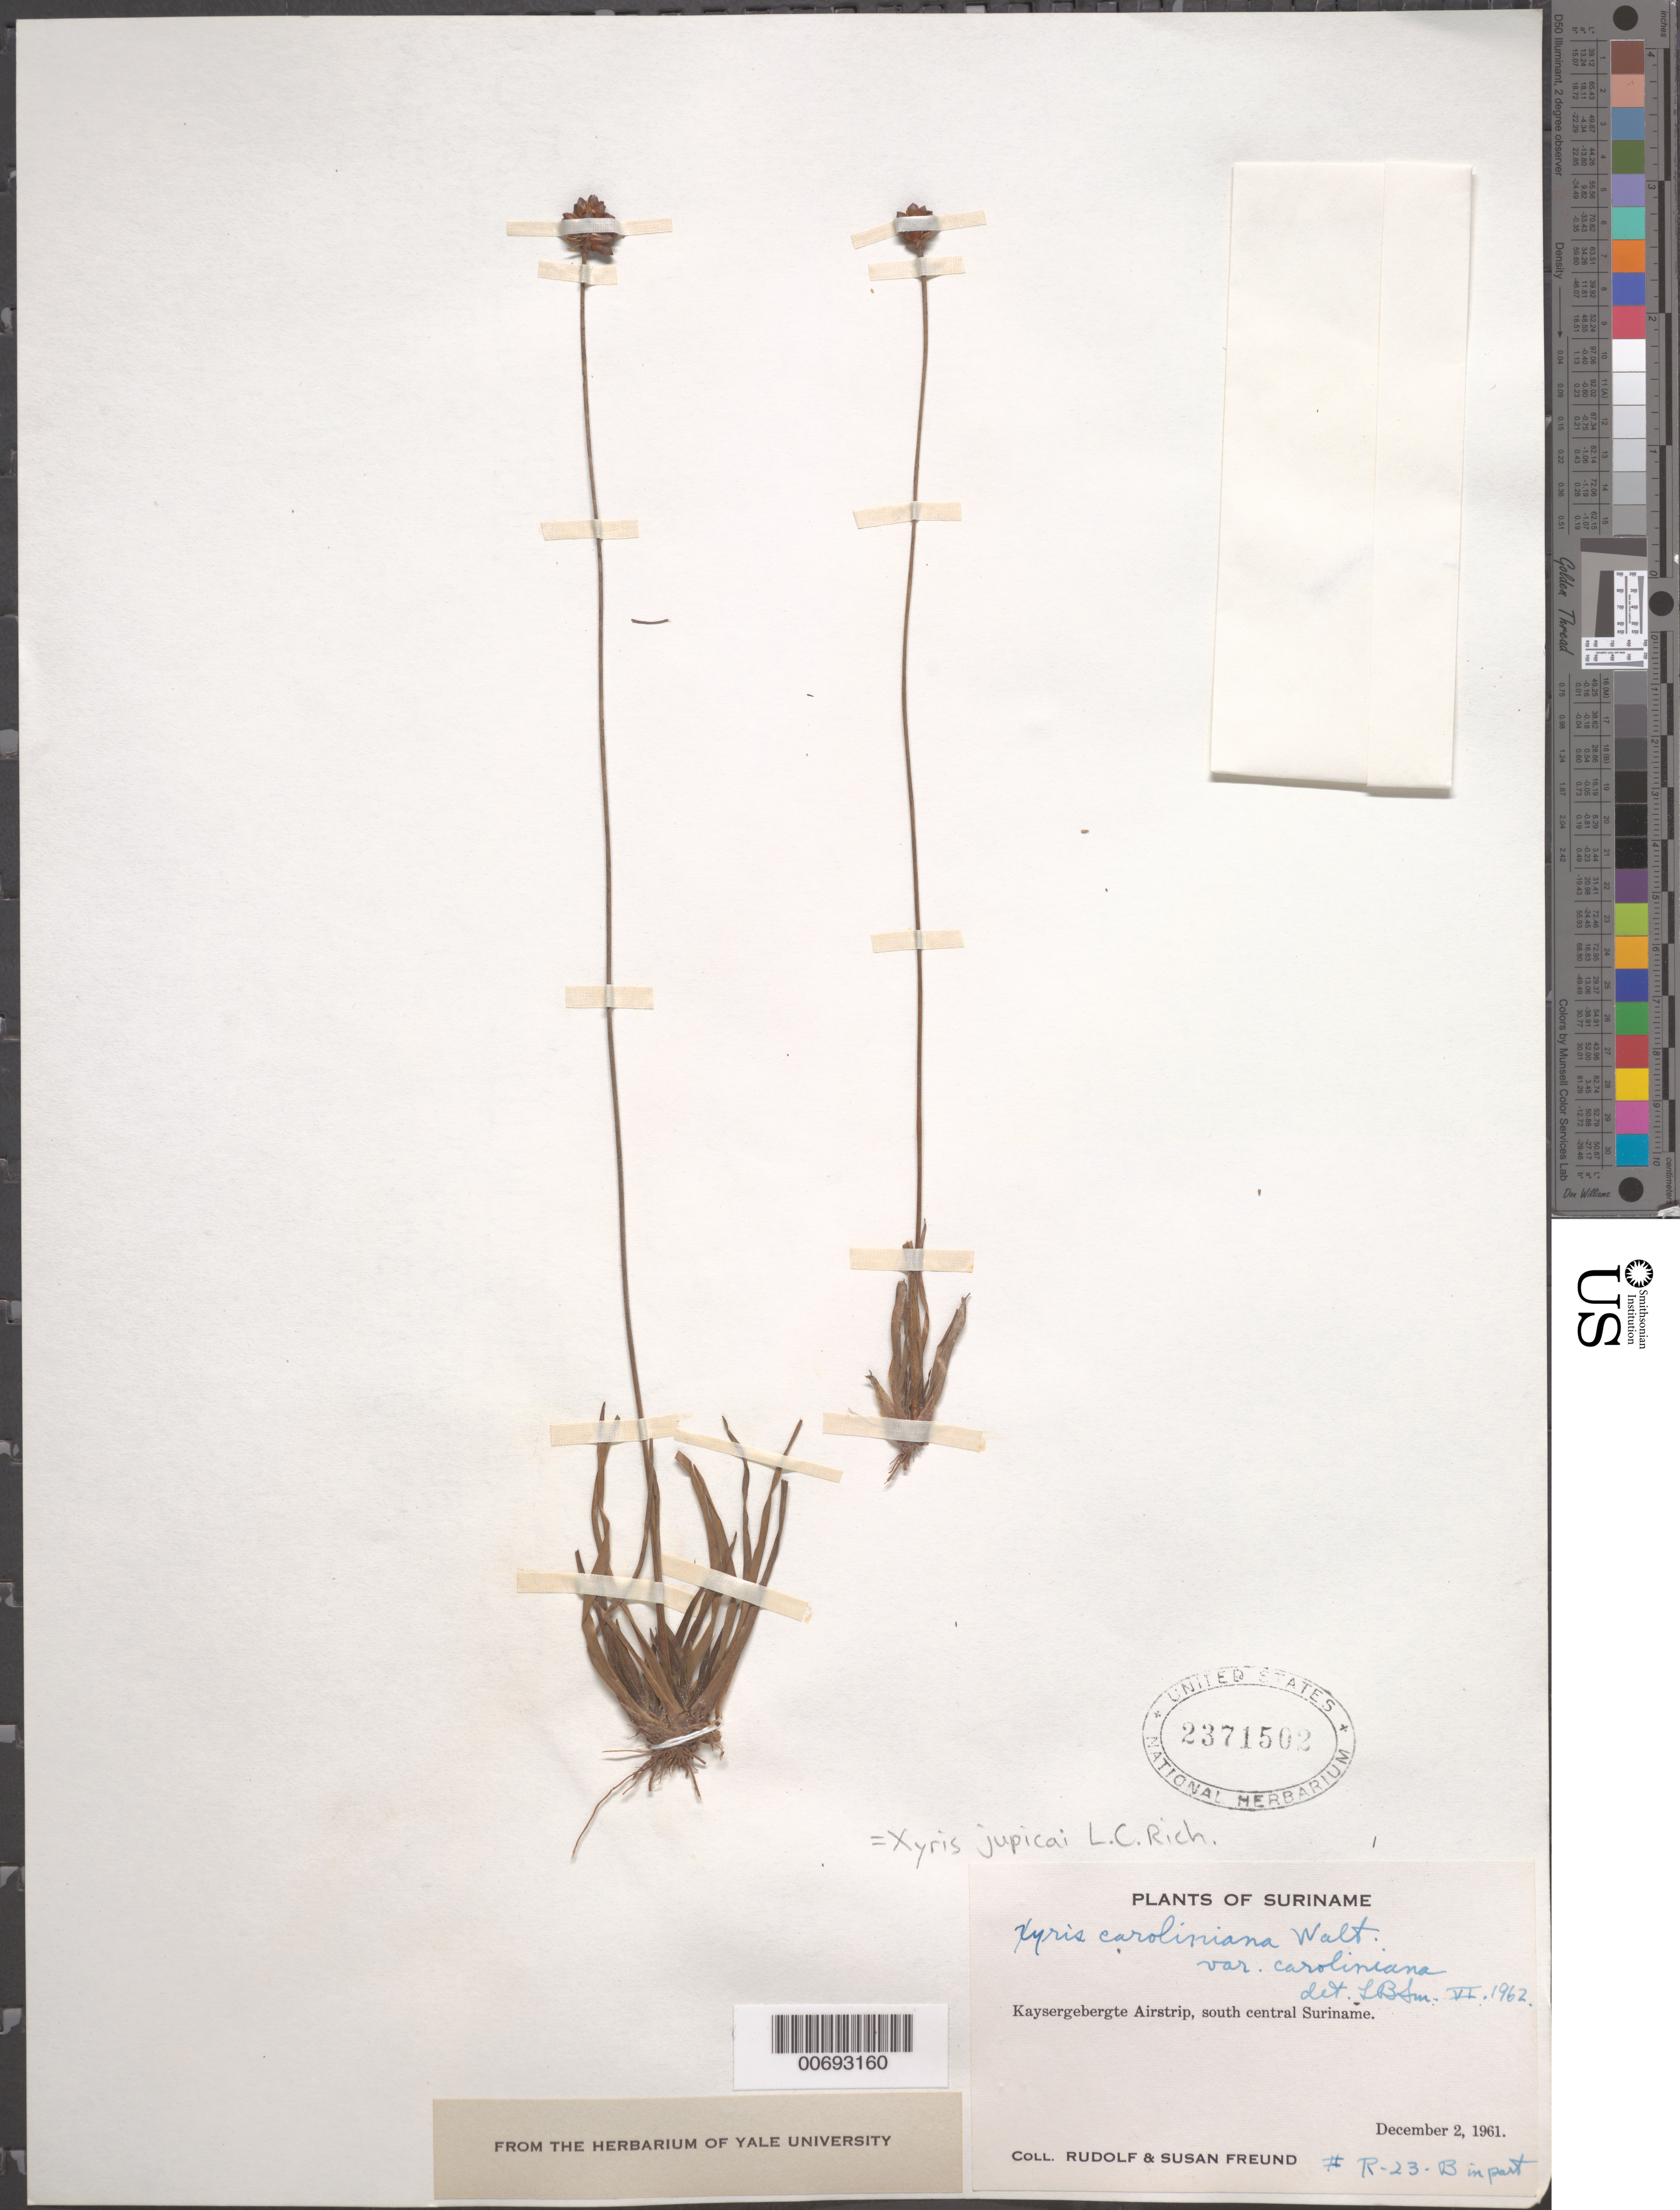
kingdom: Plantae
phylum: Tracheophyta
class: Liliopsida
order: Poales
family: Xyridaceae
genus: Xyris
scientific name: Xyris jupicai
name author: Rich.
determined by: Smith, Lyman B., (US), NMNH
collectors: R. Freund & S. Freund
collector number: R 23 B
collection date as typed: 2-Dec-61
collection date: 1961-12-02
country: Suriname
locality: Kaysergebergte Airstrip, south central Suriname, 45 km above confl. with Lucie R.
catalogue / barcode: US 2371502